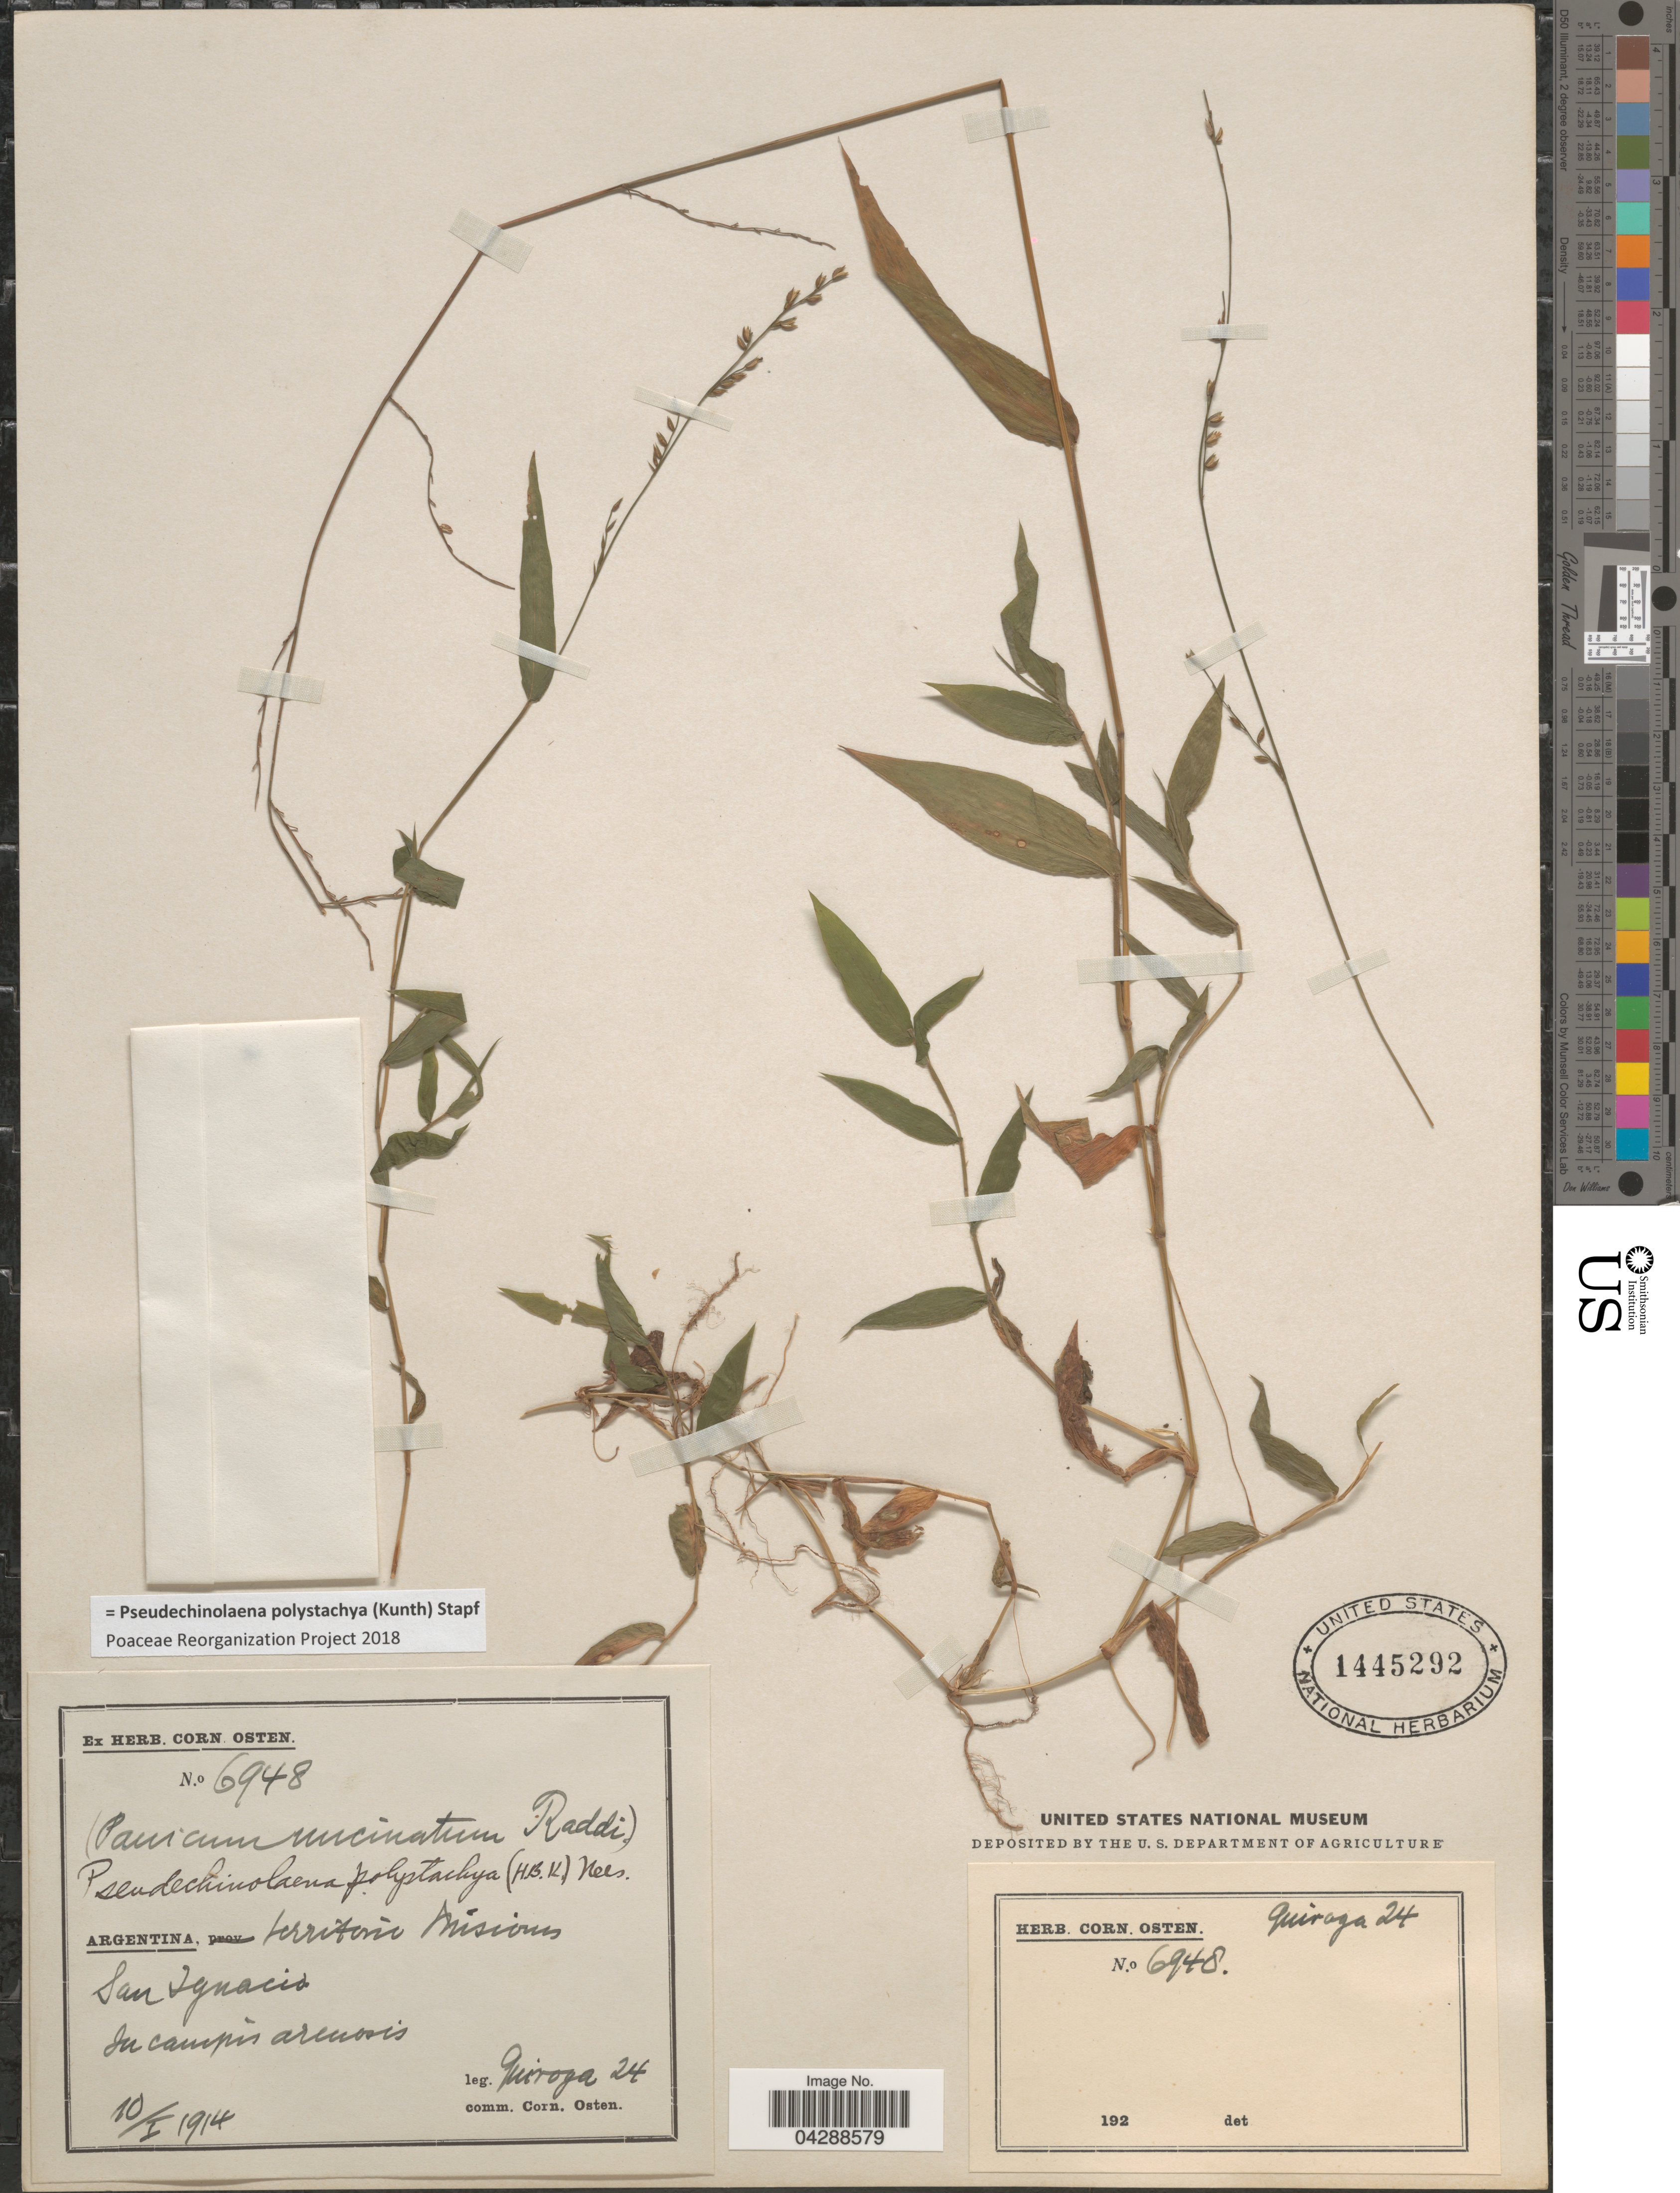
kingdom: Plantae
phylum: Tracheophyta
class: Liliopsida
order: Poales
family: Poaceae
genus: Pseudechinolaena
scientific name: Pseudechinolaena polystachya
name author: (Kunth) Stapf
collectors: Quiroga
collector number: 24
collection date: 1914-01-10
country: Argentina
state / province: Misiones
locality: Territorio Misiones. San Ignacio. In campis arenosis.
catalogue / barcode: US 1445292